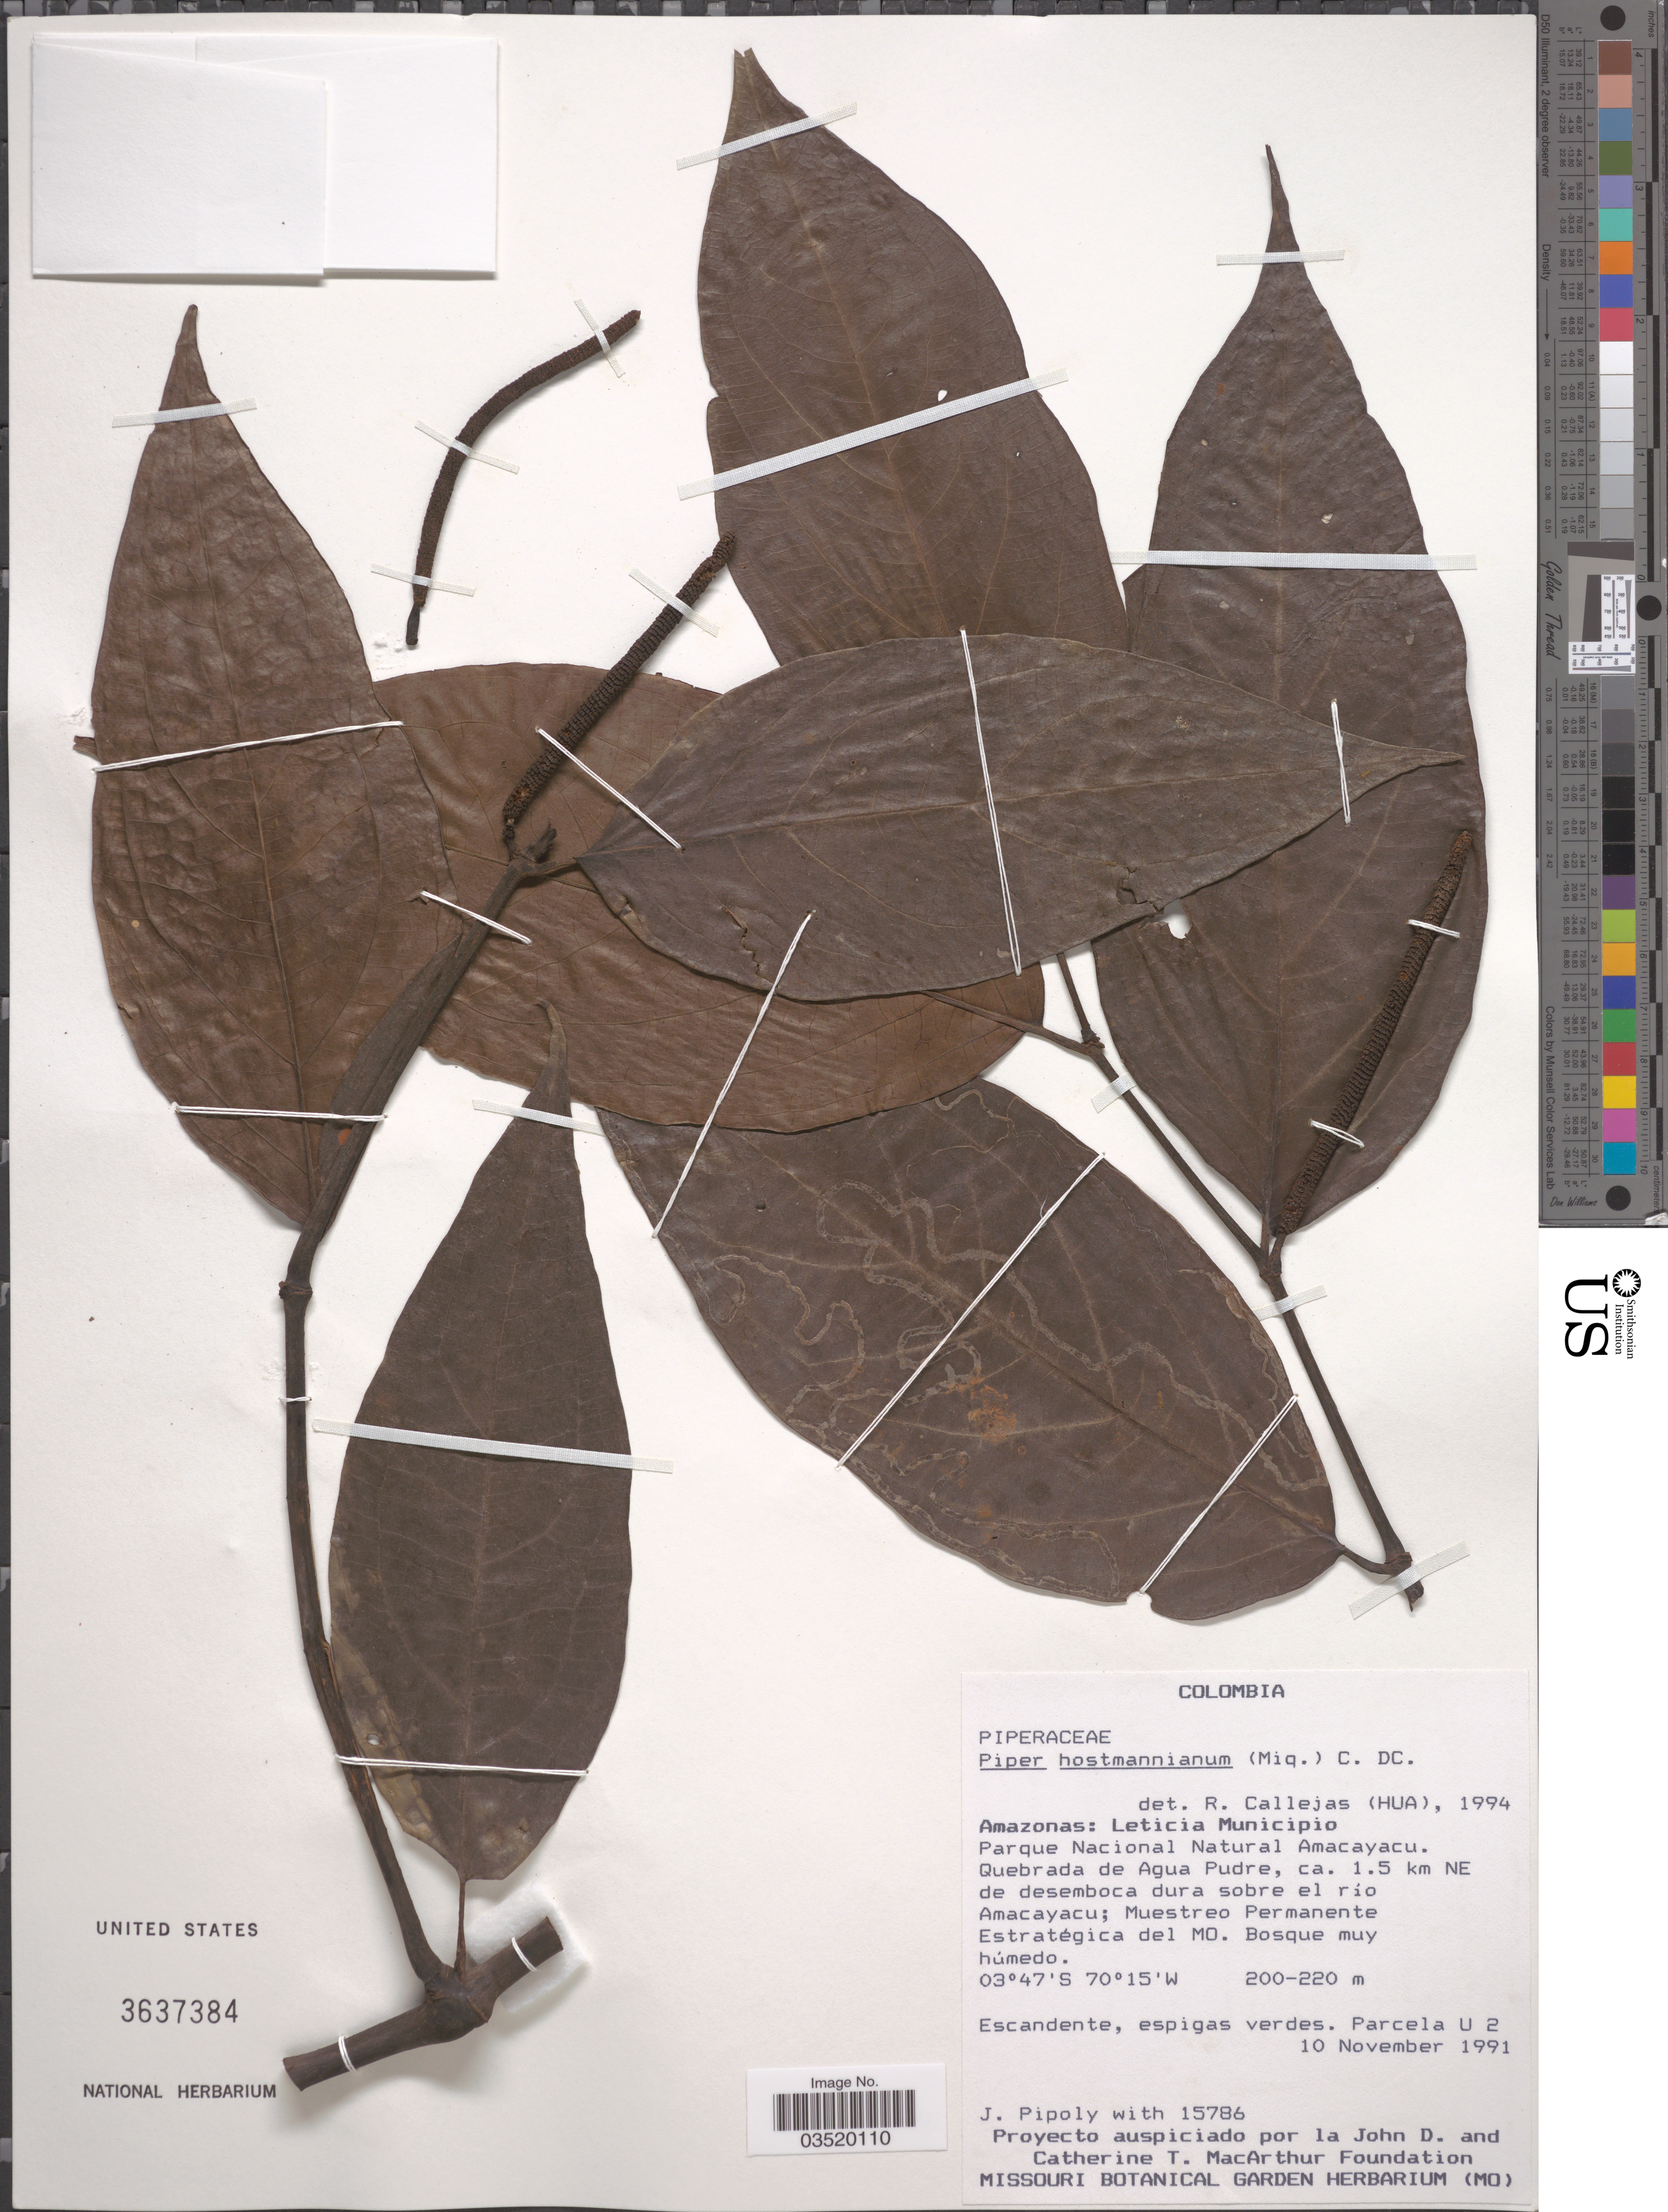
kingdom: Plantae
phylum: Tracheophyta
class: Magnoliopsida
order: Piperales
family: Piperaceae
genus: Piper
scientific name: Piper hostmannianum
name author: (Miq.) C. DC.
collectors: J. J. Pipoly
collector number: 15786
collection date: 1991-11-10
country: Colombia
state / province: Amazônas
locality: Leticia Municipio. Parque Nacional Natural Amacayacu. Quebrada de Agua Pudre, ca. 1.5 km NE de desemboca dura sobre el río Amacayacu; Muestreo Permanente Estratégica del MO.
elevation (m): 200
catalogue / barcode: US 3637384